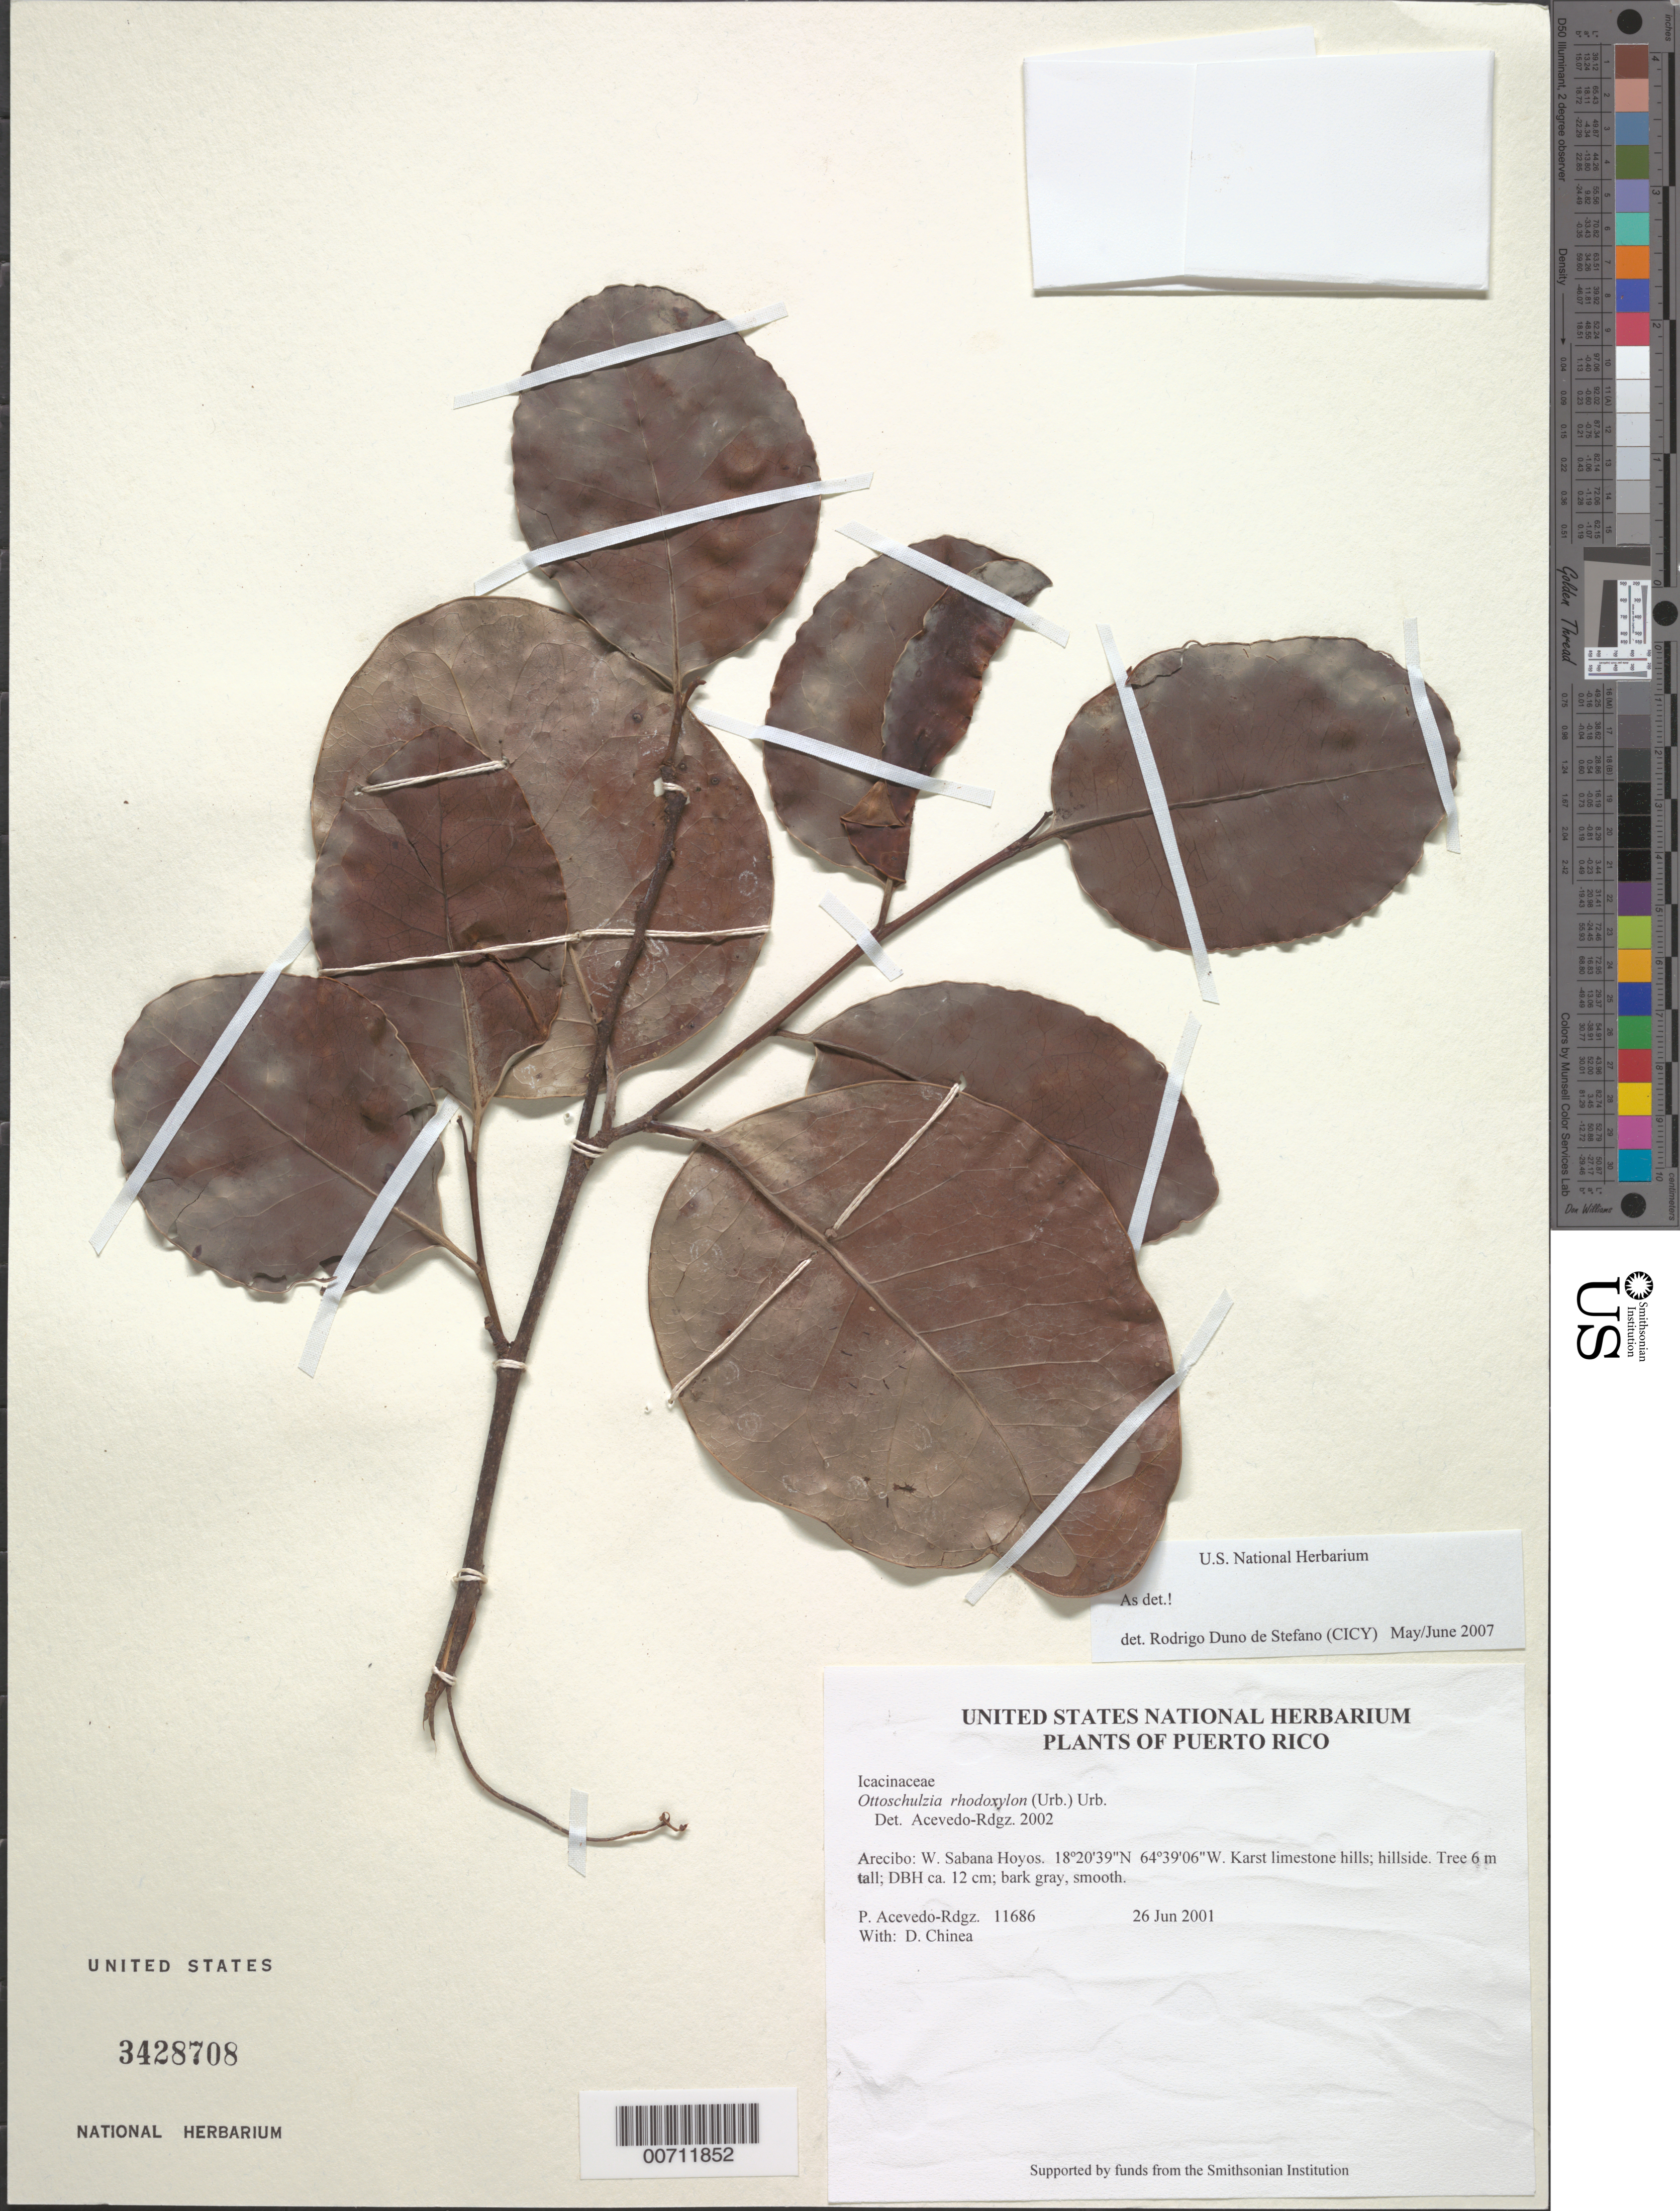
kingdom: Plantae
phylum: Tracheophyta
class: Magnoliopsida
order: Metteniusales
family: Metteniusaceae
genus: Ottoschulzia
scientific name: Ottoschulzia rhodoxylon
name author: (Urb.) Urb.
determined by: Acevedo-Rodríguez, P., (BOT), Smithsonian Institution - National Museum of Natural History (UNITED STATES)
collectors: P. Acevedo-Rodr. & D. Chinea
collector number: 11686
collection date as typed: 26 Jun 2001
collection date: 2001-06-26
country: Puerto Rico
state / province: Arecibo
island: Puerto Rico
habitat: Karst limestone hills; hillside.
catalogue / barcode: US 3428708